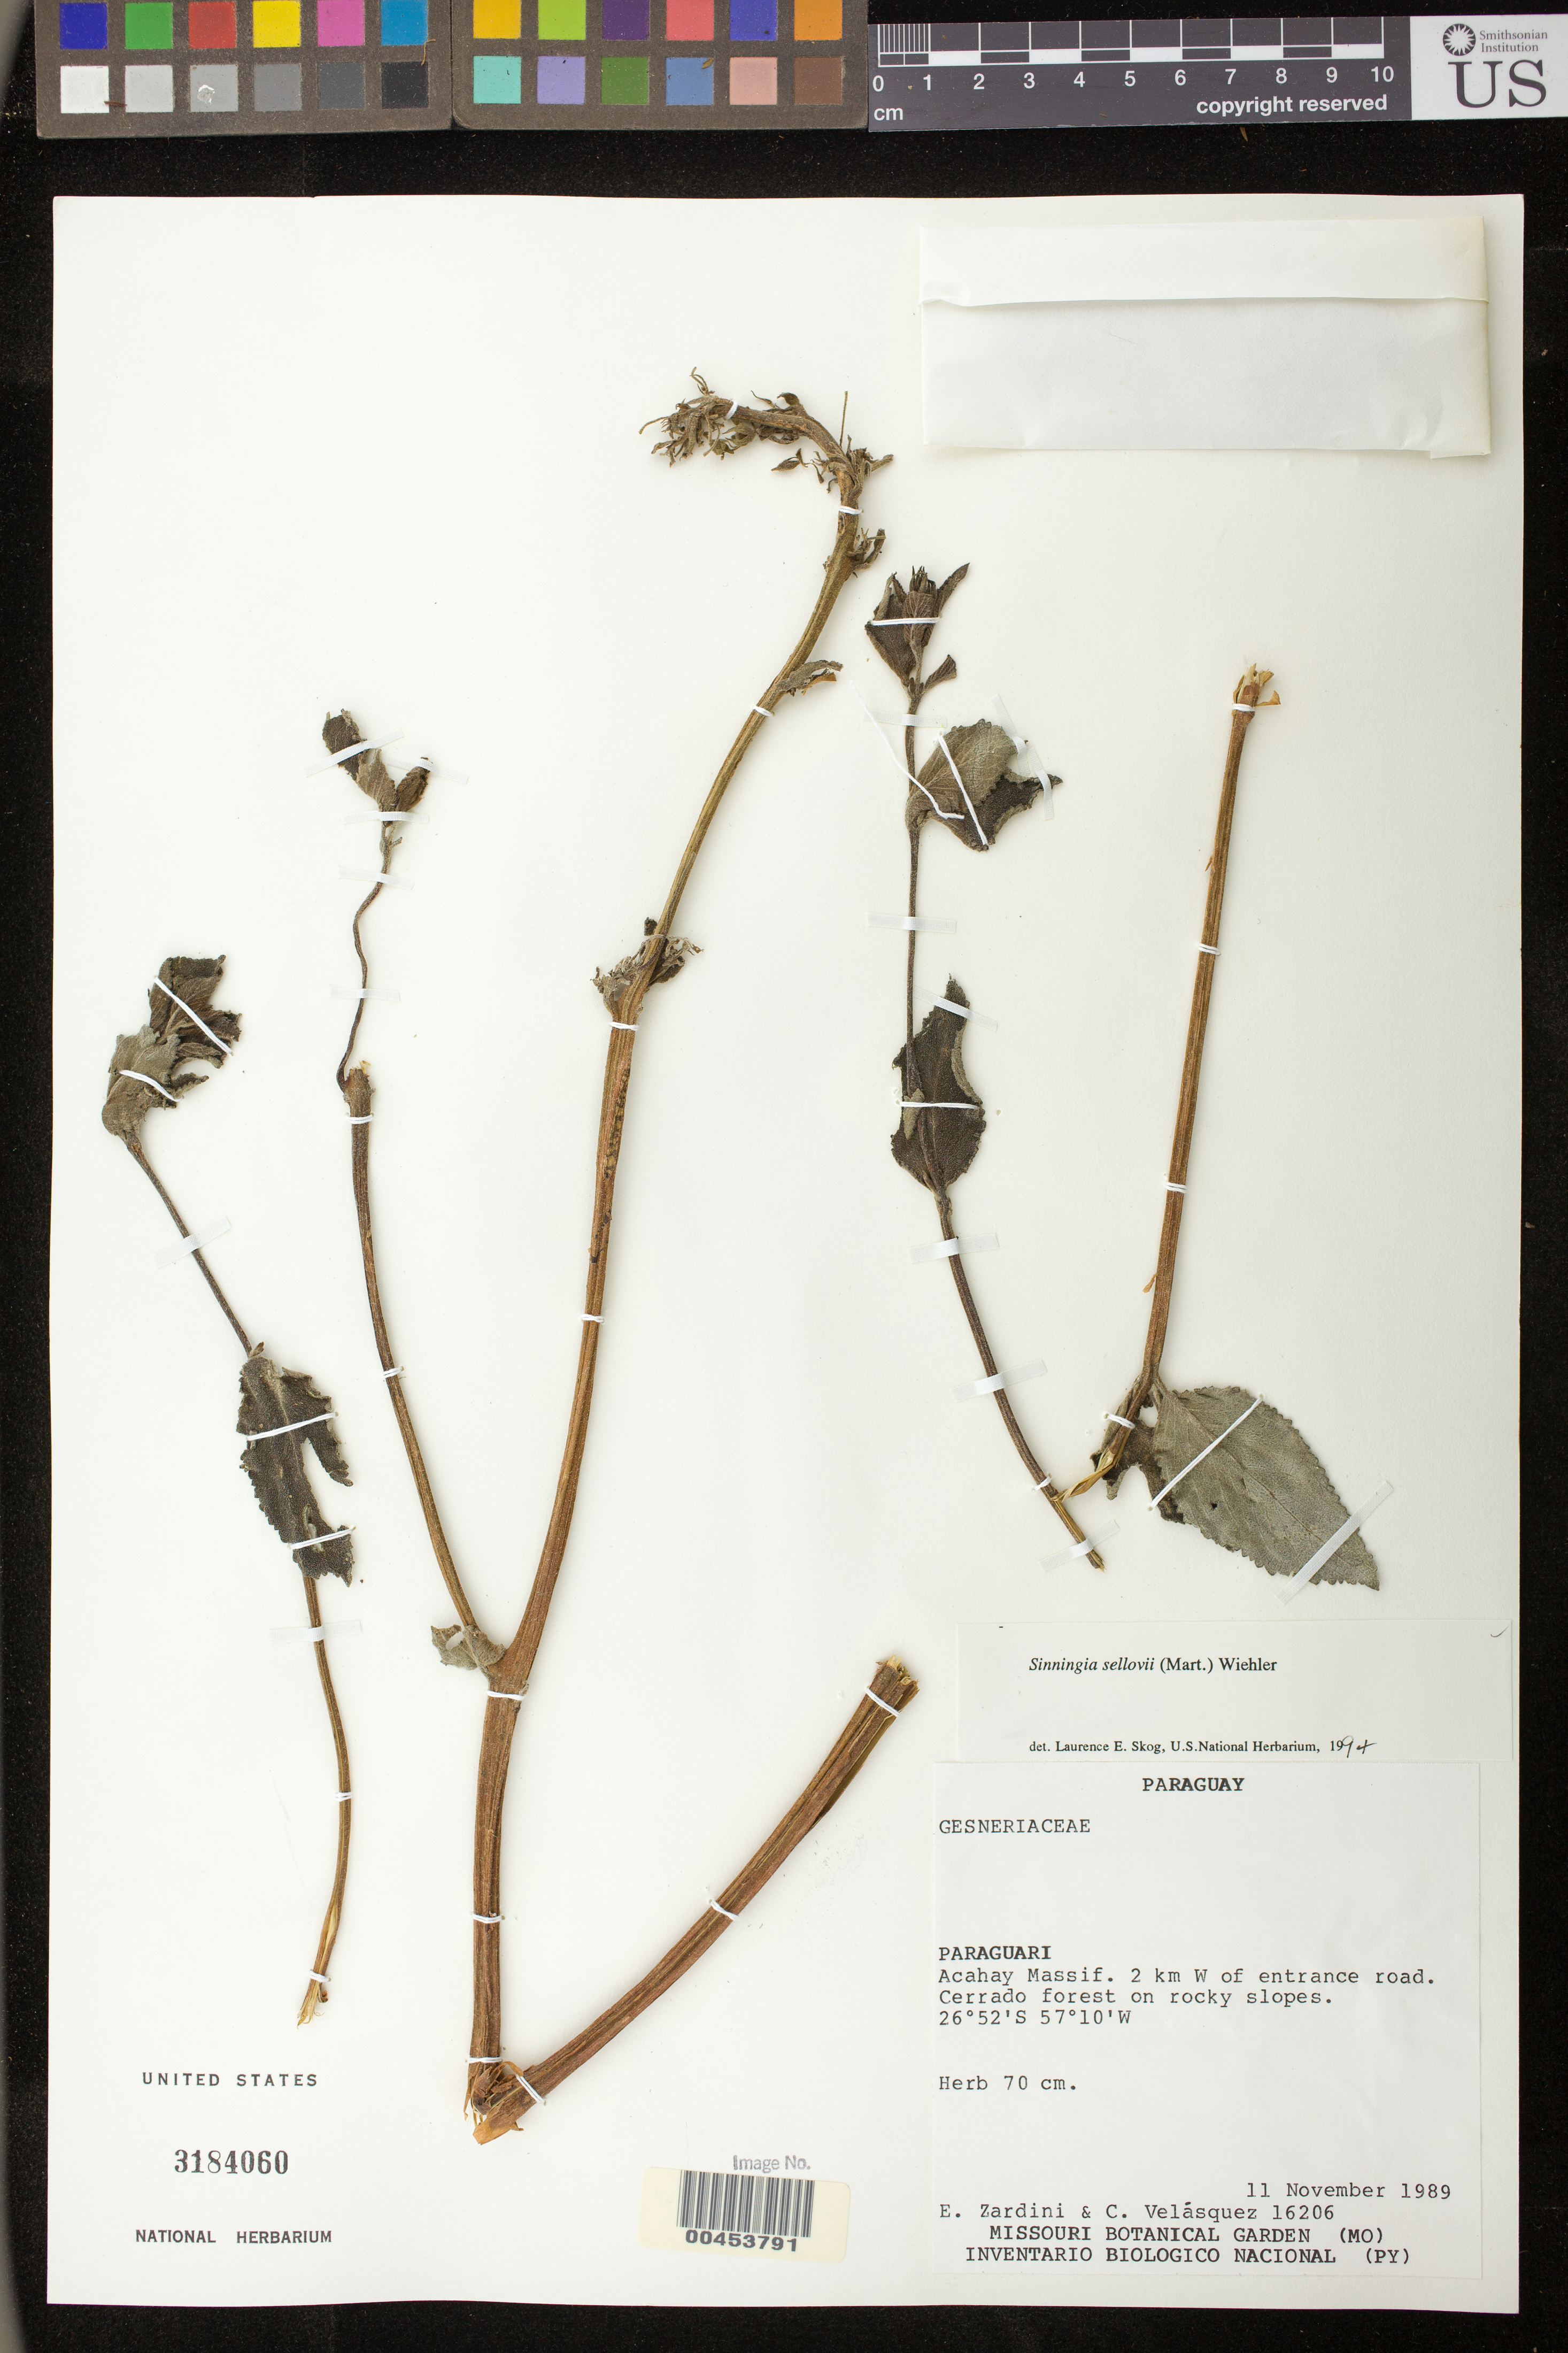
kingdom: Plantae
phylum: Tracheophyta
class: Magnoliopsida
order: Lamiales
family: Gesneriaceae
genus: Sinningia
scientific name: Sinningia sellovii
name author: (Mart.) Wiehler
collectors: E. M. Zardini & C. Valazquez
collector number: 16206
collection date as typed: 11 Nov 1989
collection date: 1989-11-11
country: Paraguay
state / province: Paraguarí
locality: Acahay Massif, W of entrance to cerrado forest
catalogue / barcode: US 3184060